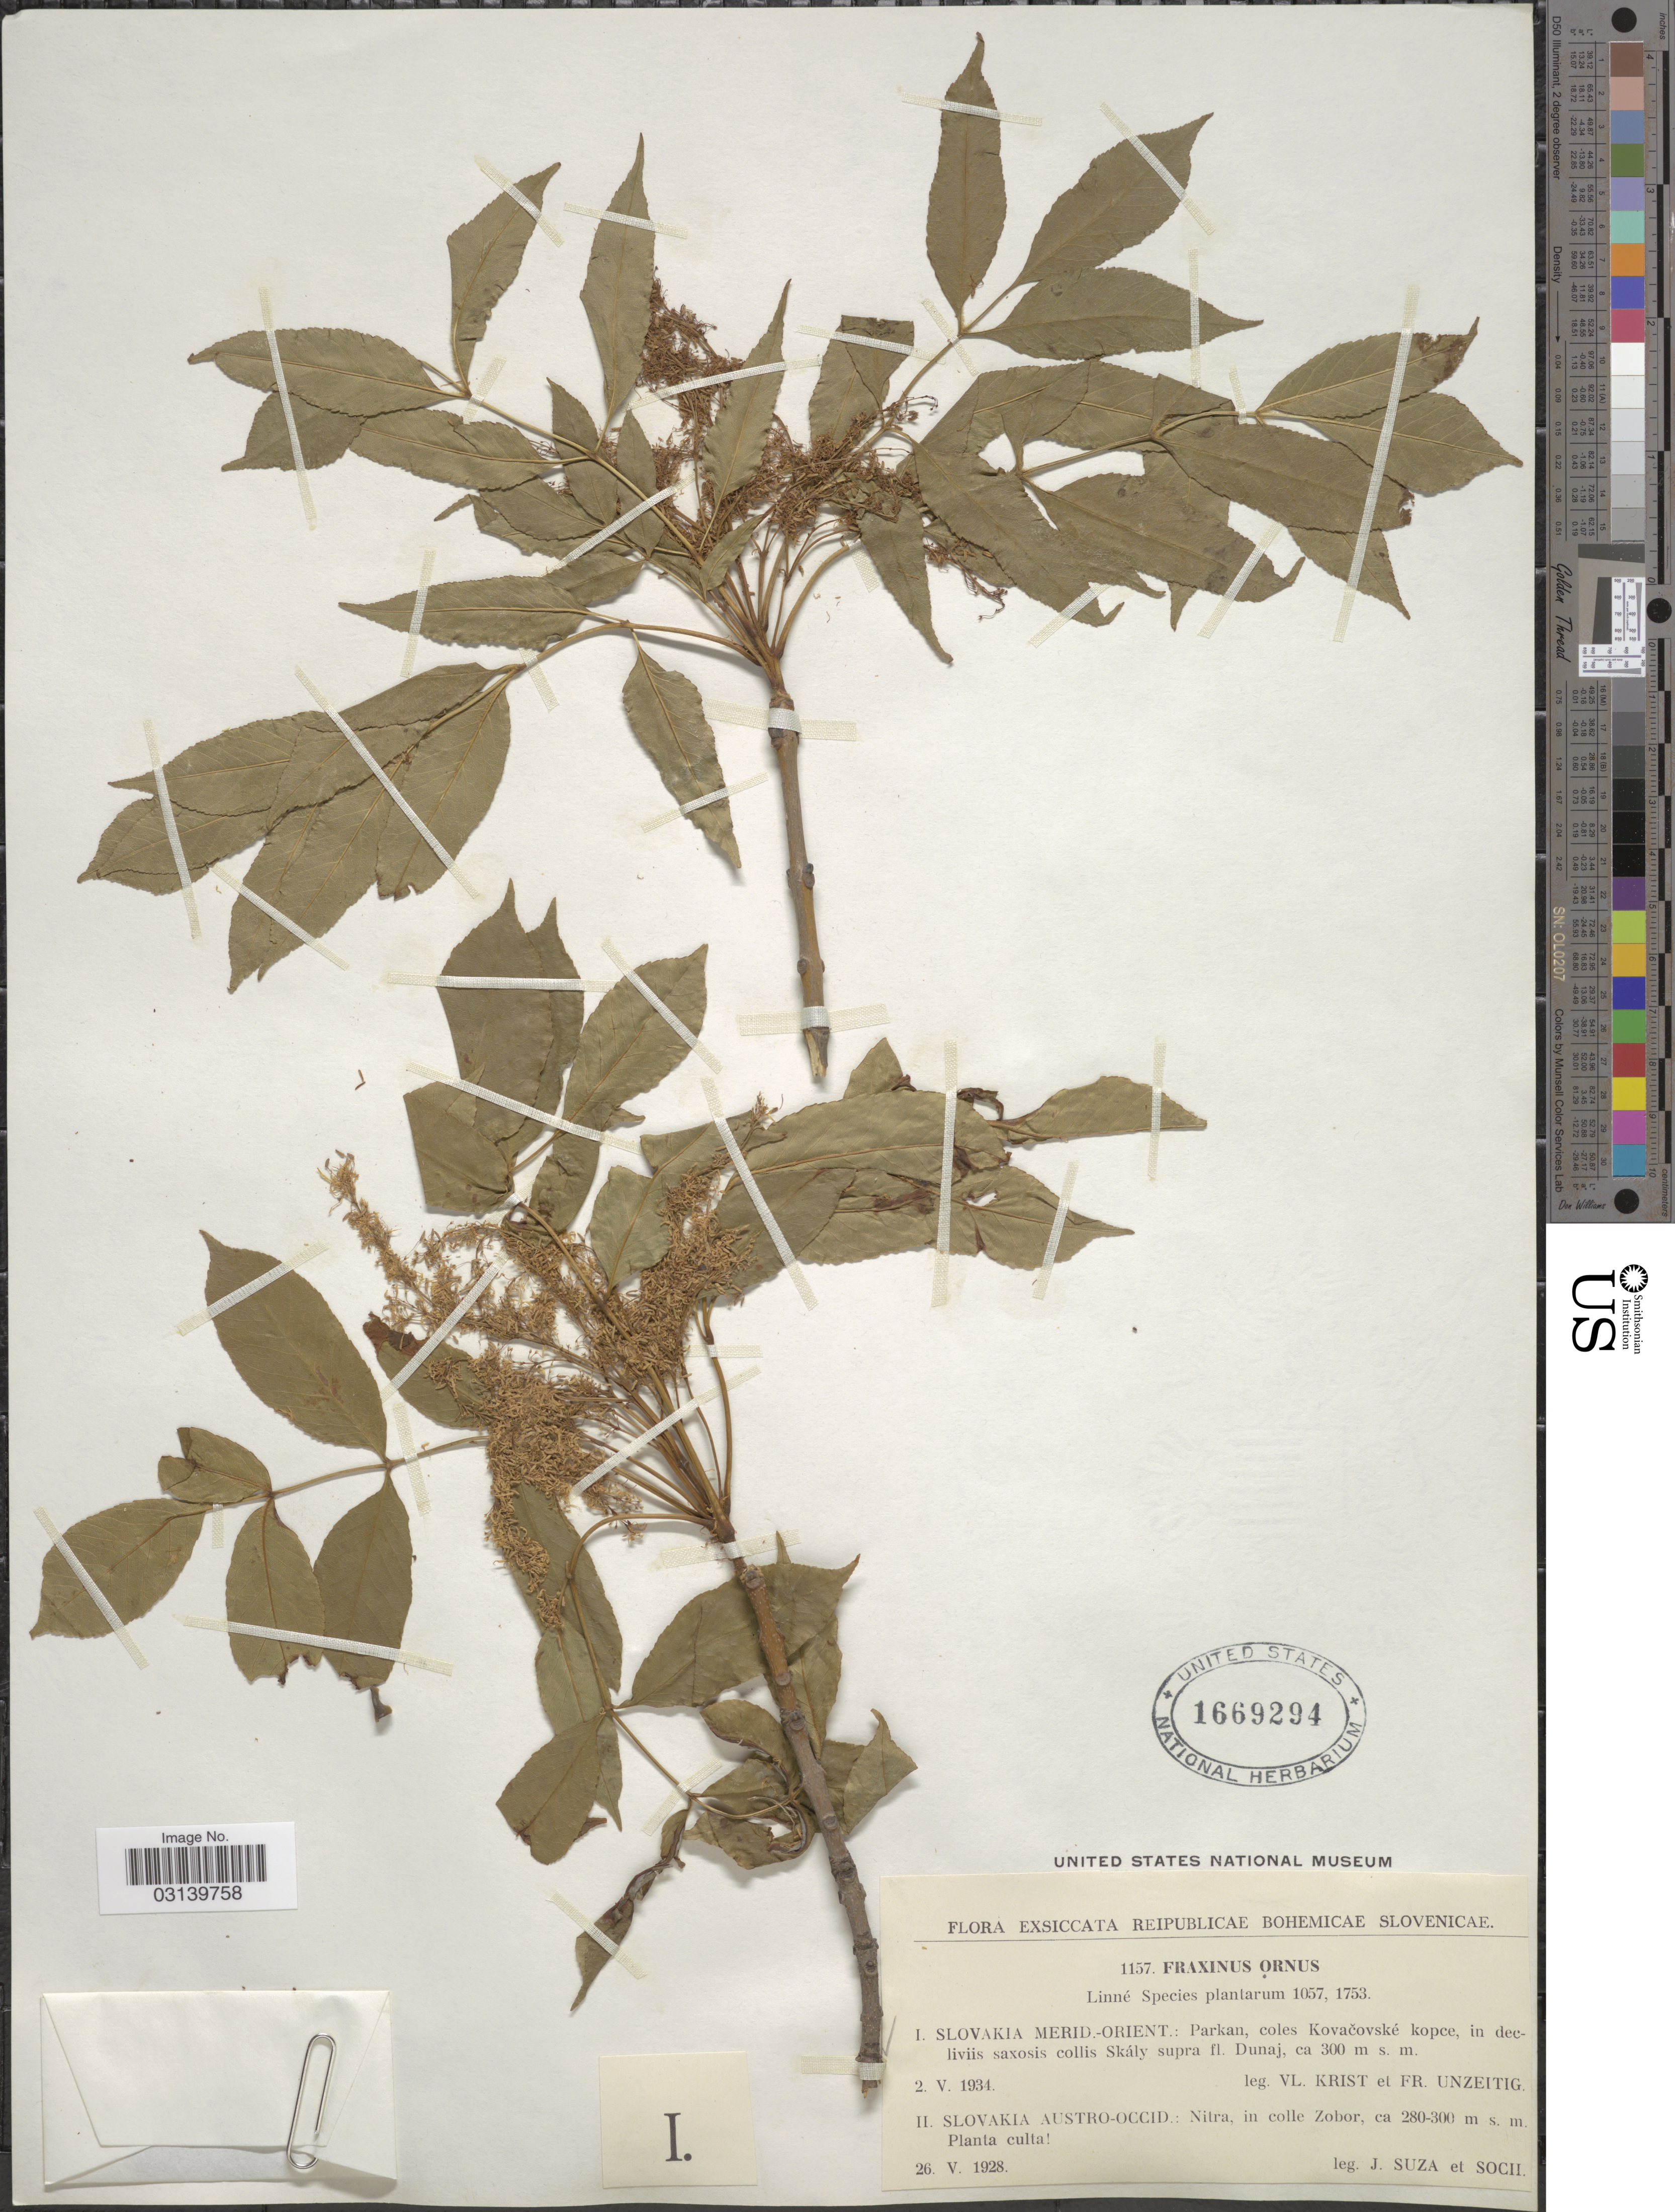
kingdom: Plantae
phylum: Tracheophyta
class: Magnoliopsida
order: Lamiales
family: Oleaceae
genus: Fraxinus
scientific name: Fraxinus ornus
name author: L.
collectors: V. Krist & Unzeitig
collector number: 1157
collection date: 1934-05-02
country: Slovakia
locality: Reipublicae Bohemicae Slovenicae. Slovakia Merid.-Orient.: Parkan, coles Kovaçovské kopce, in decliviis soxosis collis Skály supra fl. Dunaj.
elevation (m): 300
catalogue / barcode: US 1669294